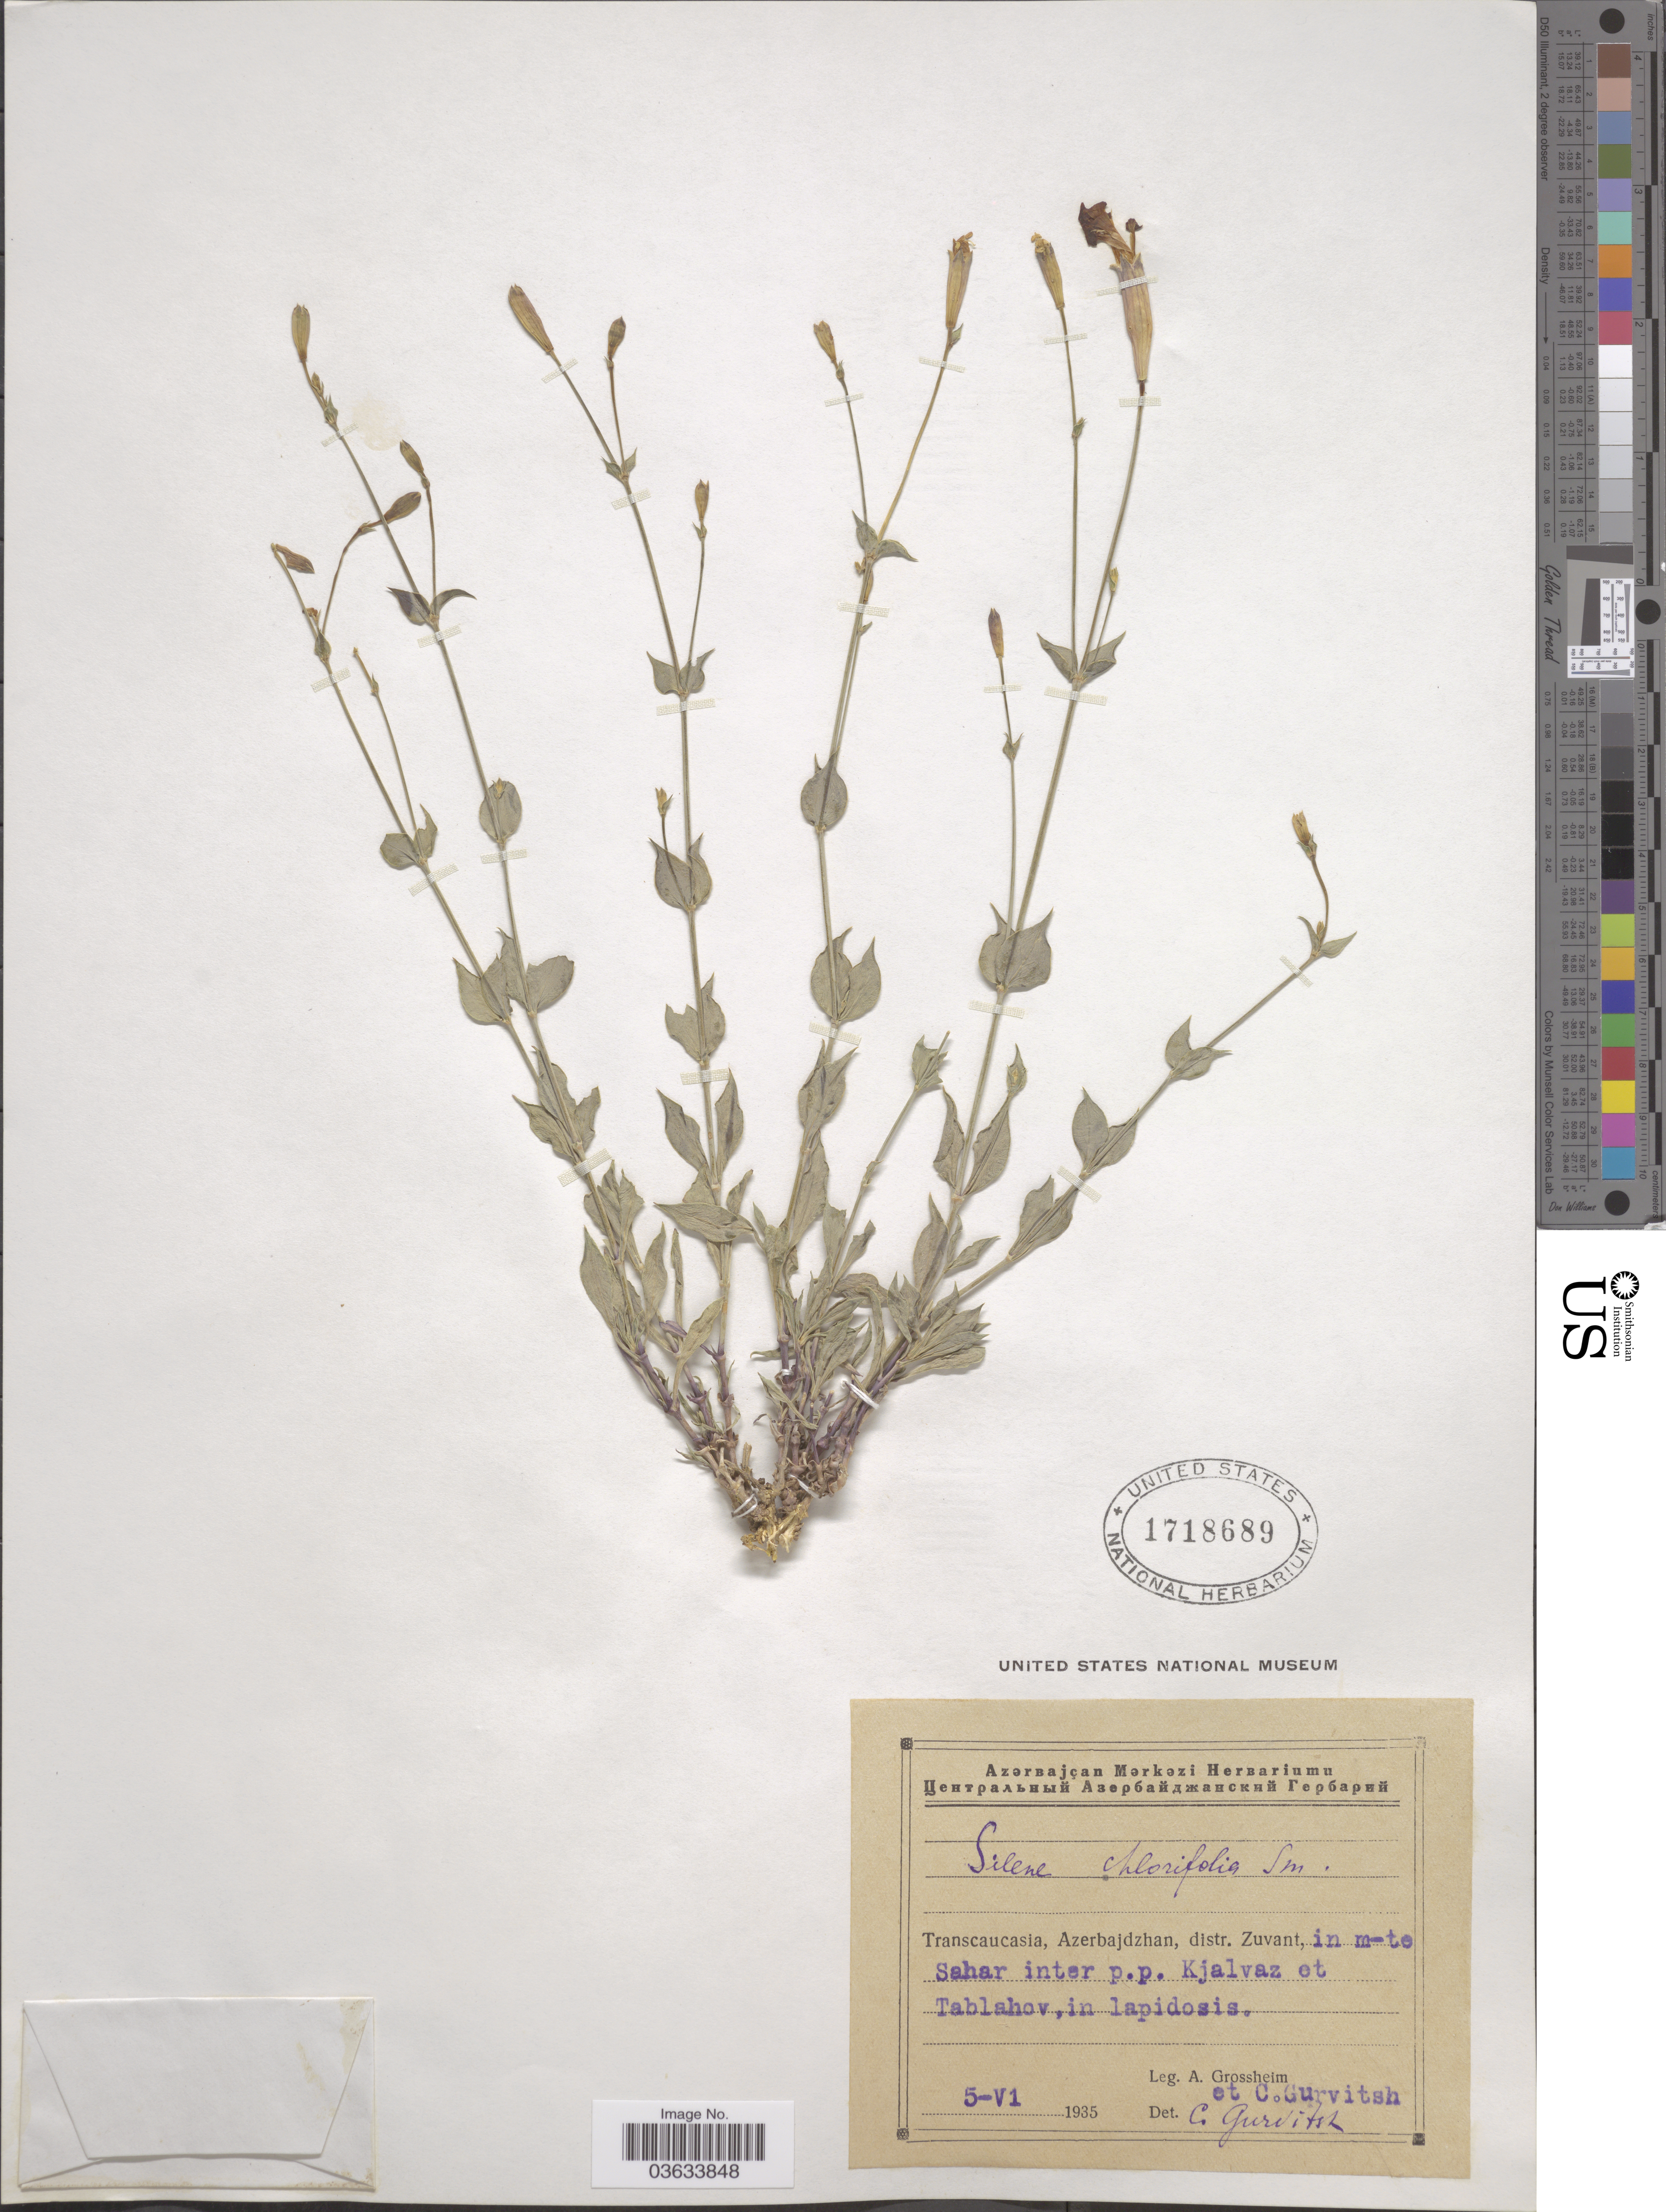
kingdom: Plantae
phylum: Tracheophyta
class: Magnoliopsida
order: Caryophyllales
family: Caryophyllaceae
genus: Silene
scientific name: Silene chlorifolia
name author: Sm.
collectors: A. Grossheim & C. Gurvitsh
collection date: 1935-06-05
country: Azerbaijan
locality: Transcaucasia, Azerbajdzhan, distr. Zuvant, in m-te Sahar inter pp. Kjalvaz et Tablahov.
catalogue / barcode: US 1718689